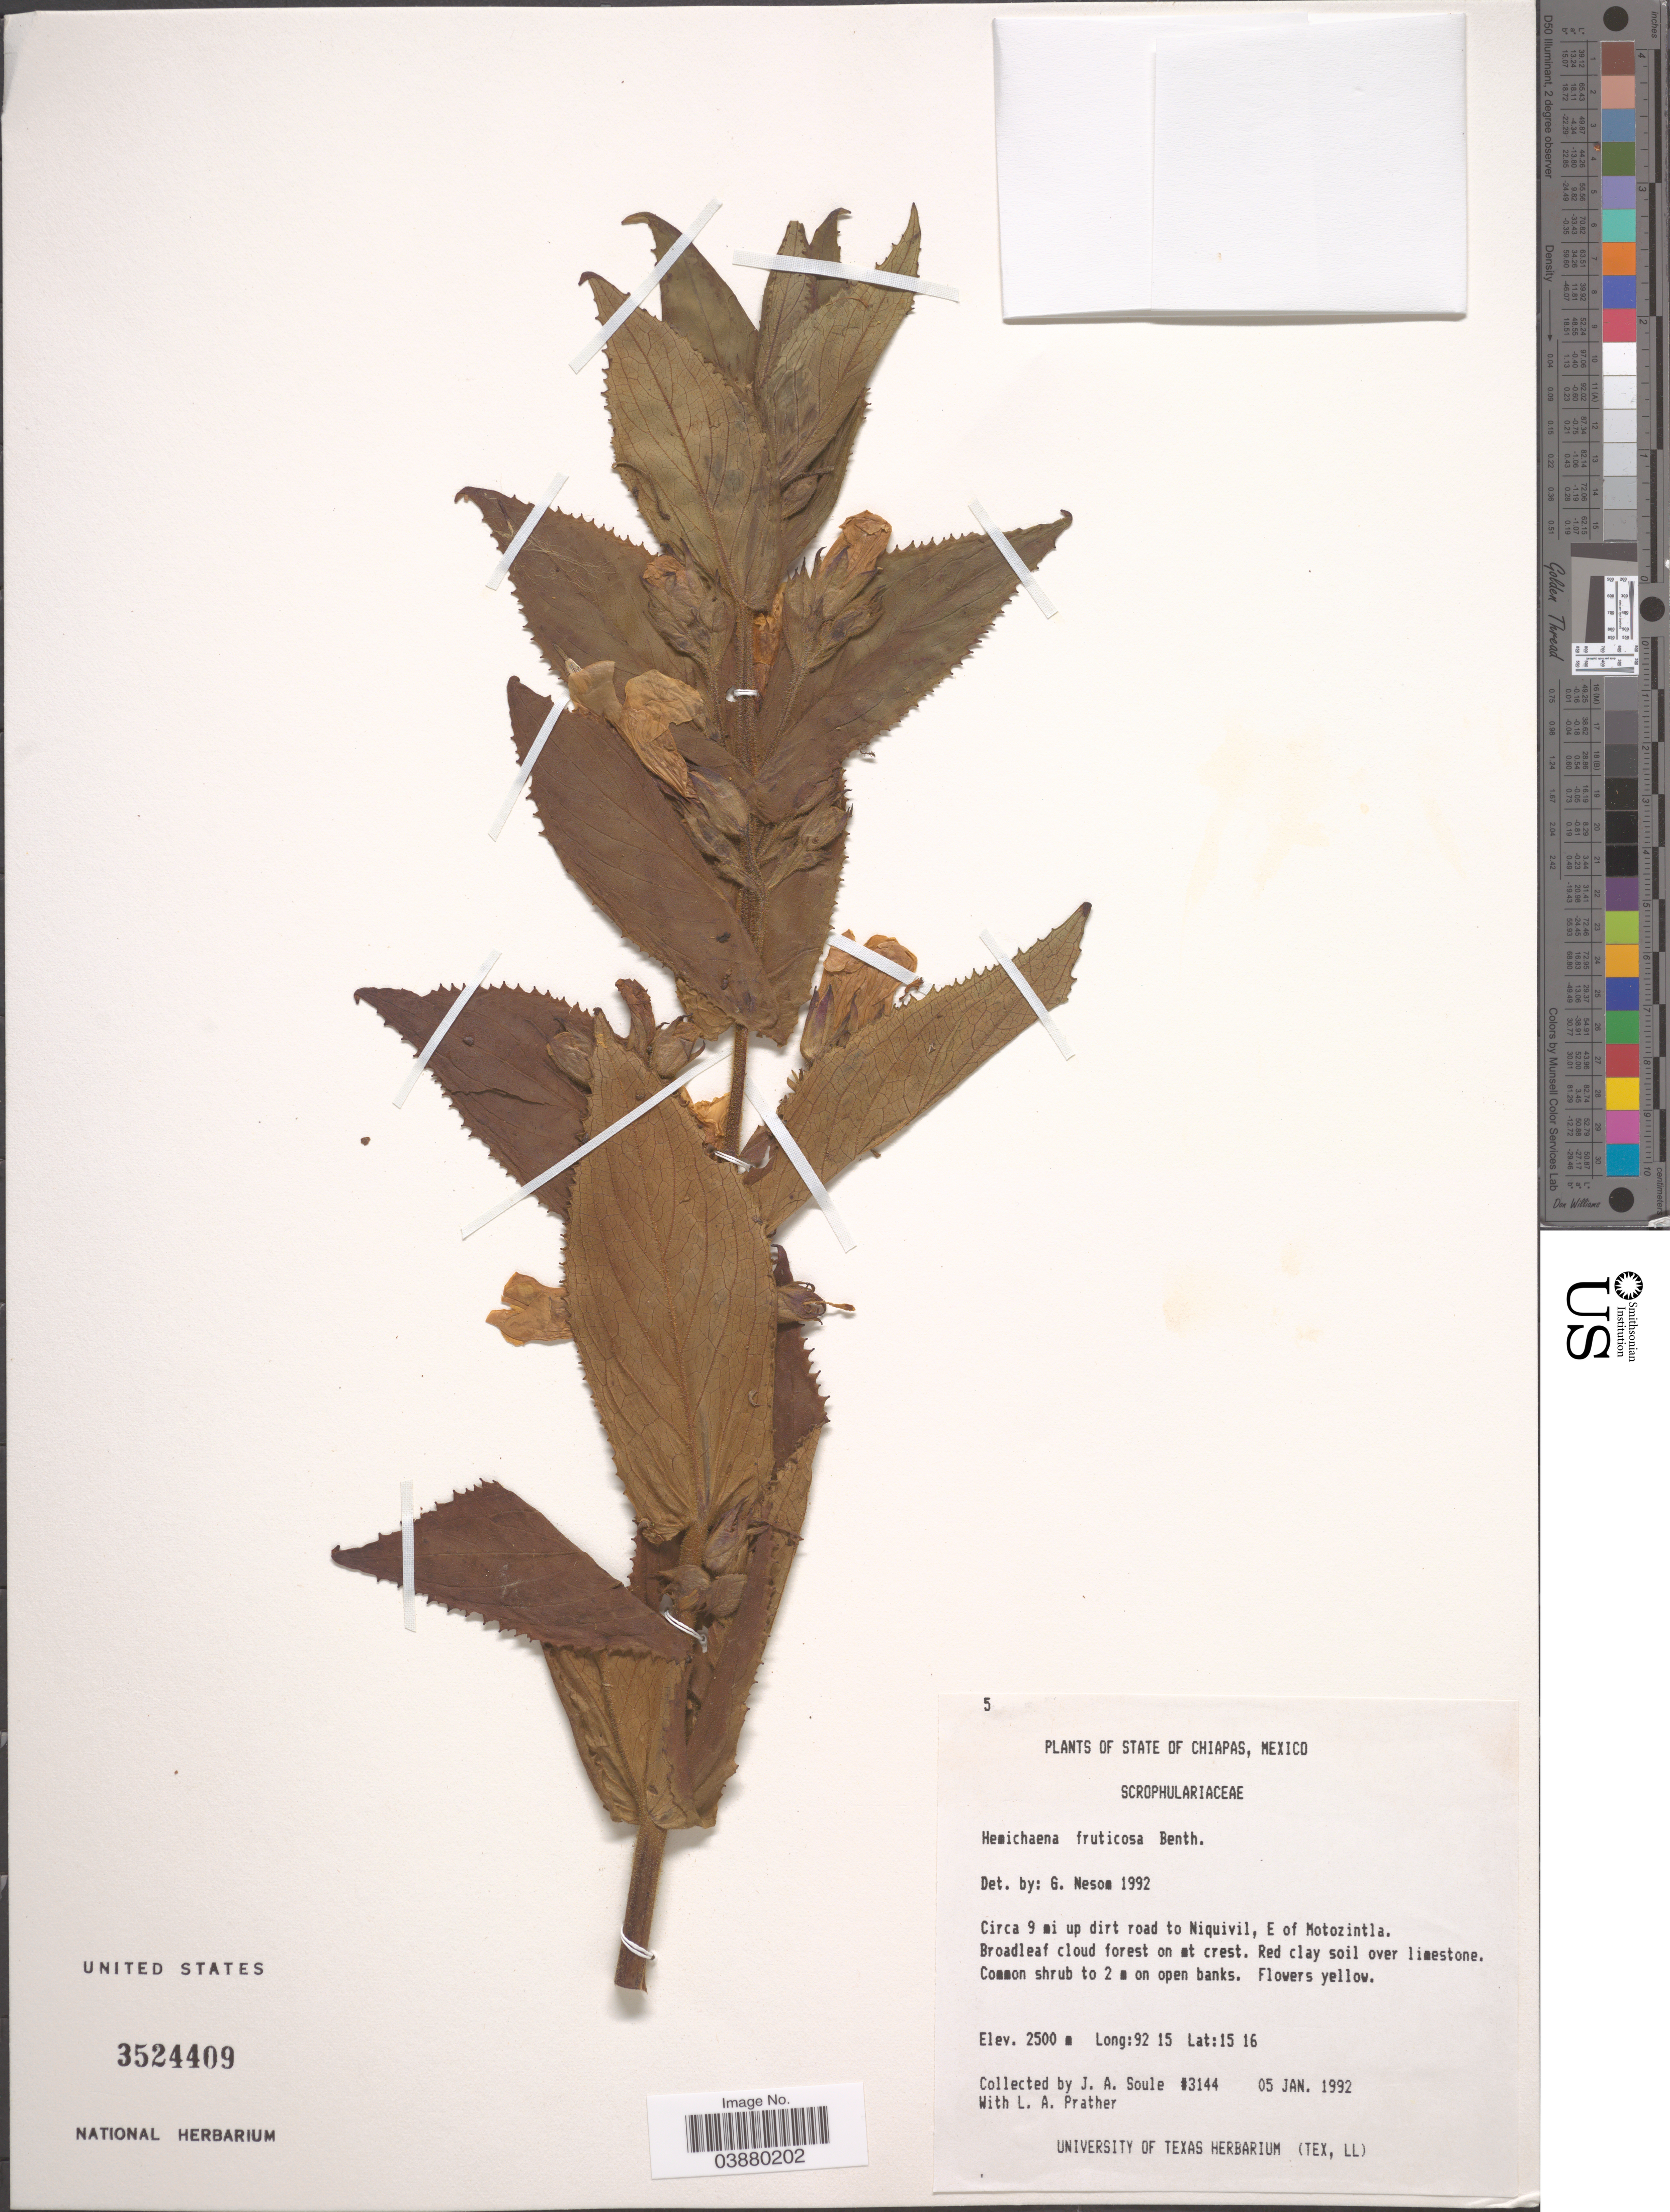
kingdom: Plantae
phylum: Tracheophyta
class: Magnoliopsida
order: Lamiales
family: Phrymaceae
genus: Hemichaena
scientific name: Hemichaena coulteri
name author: (A. Gray) Thieret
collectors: J. Soule & L. A. Prather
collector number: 3144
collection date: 1992-01-05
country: Mexico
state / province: Chiapas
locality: Circa 9 mi up dirt road to Niquivil, E of Motozintla.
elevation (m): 2500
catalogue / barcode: US 3524409